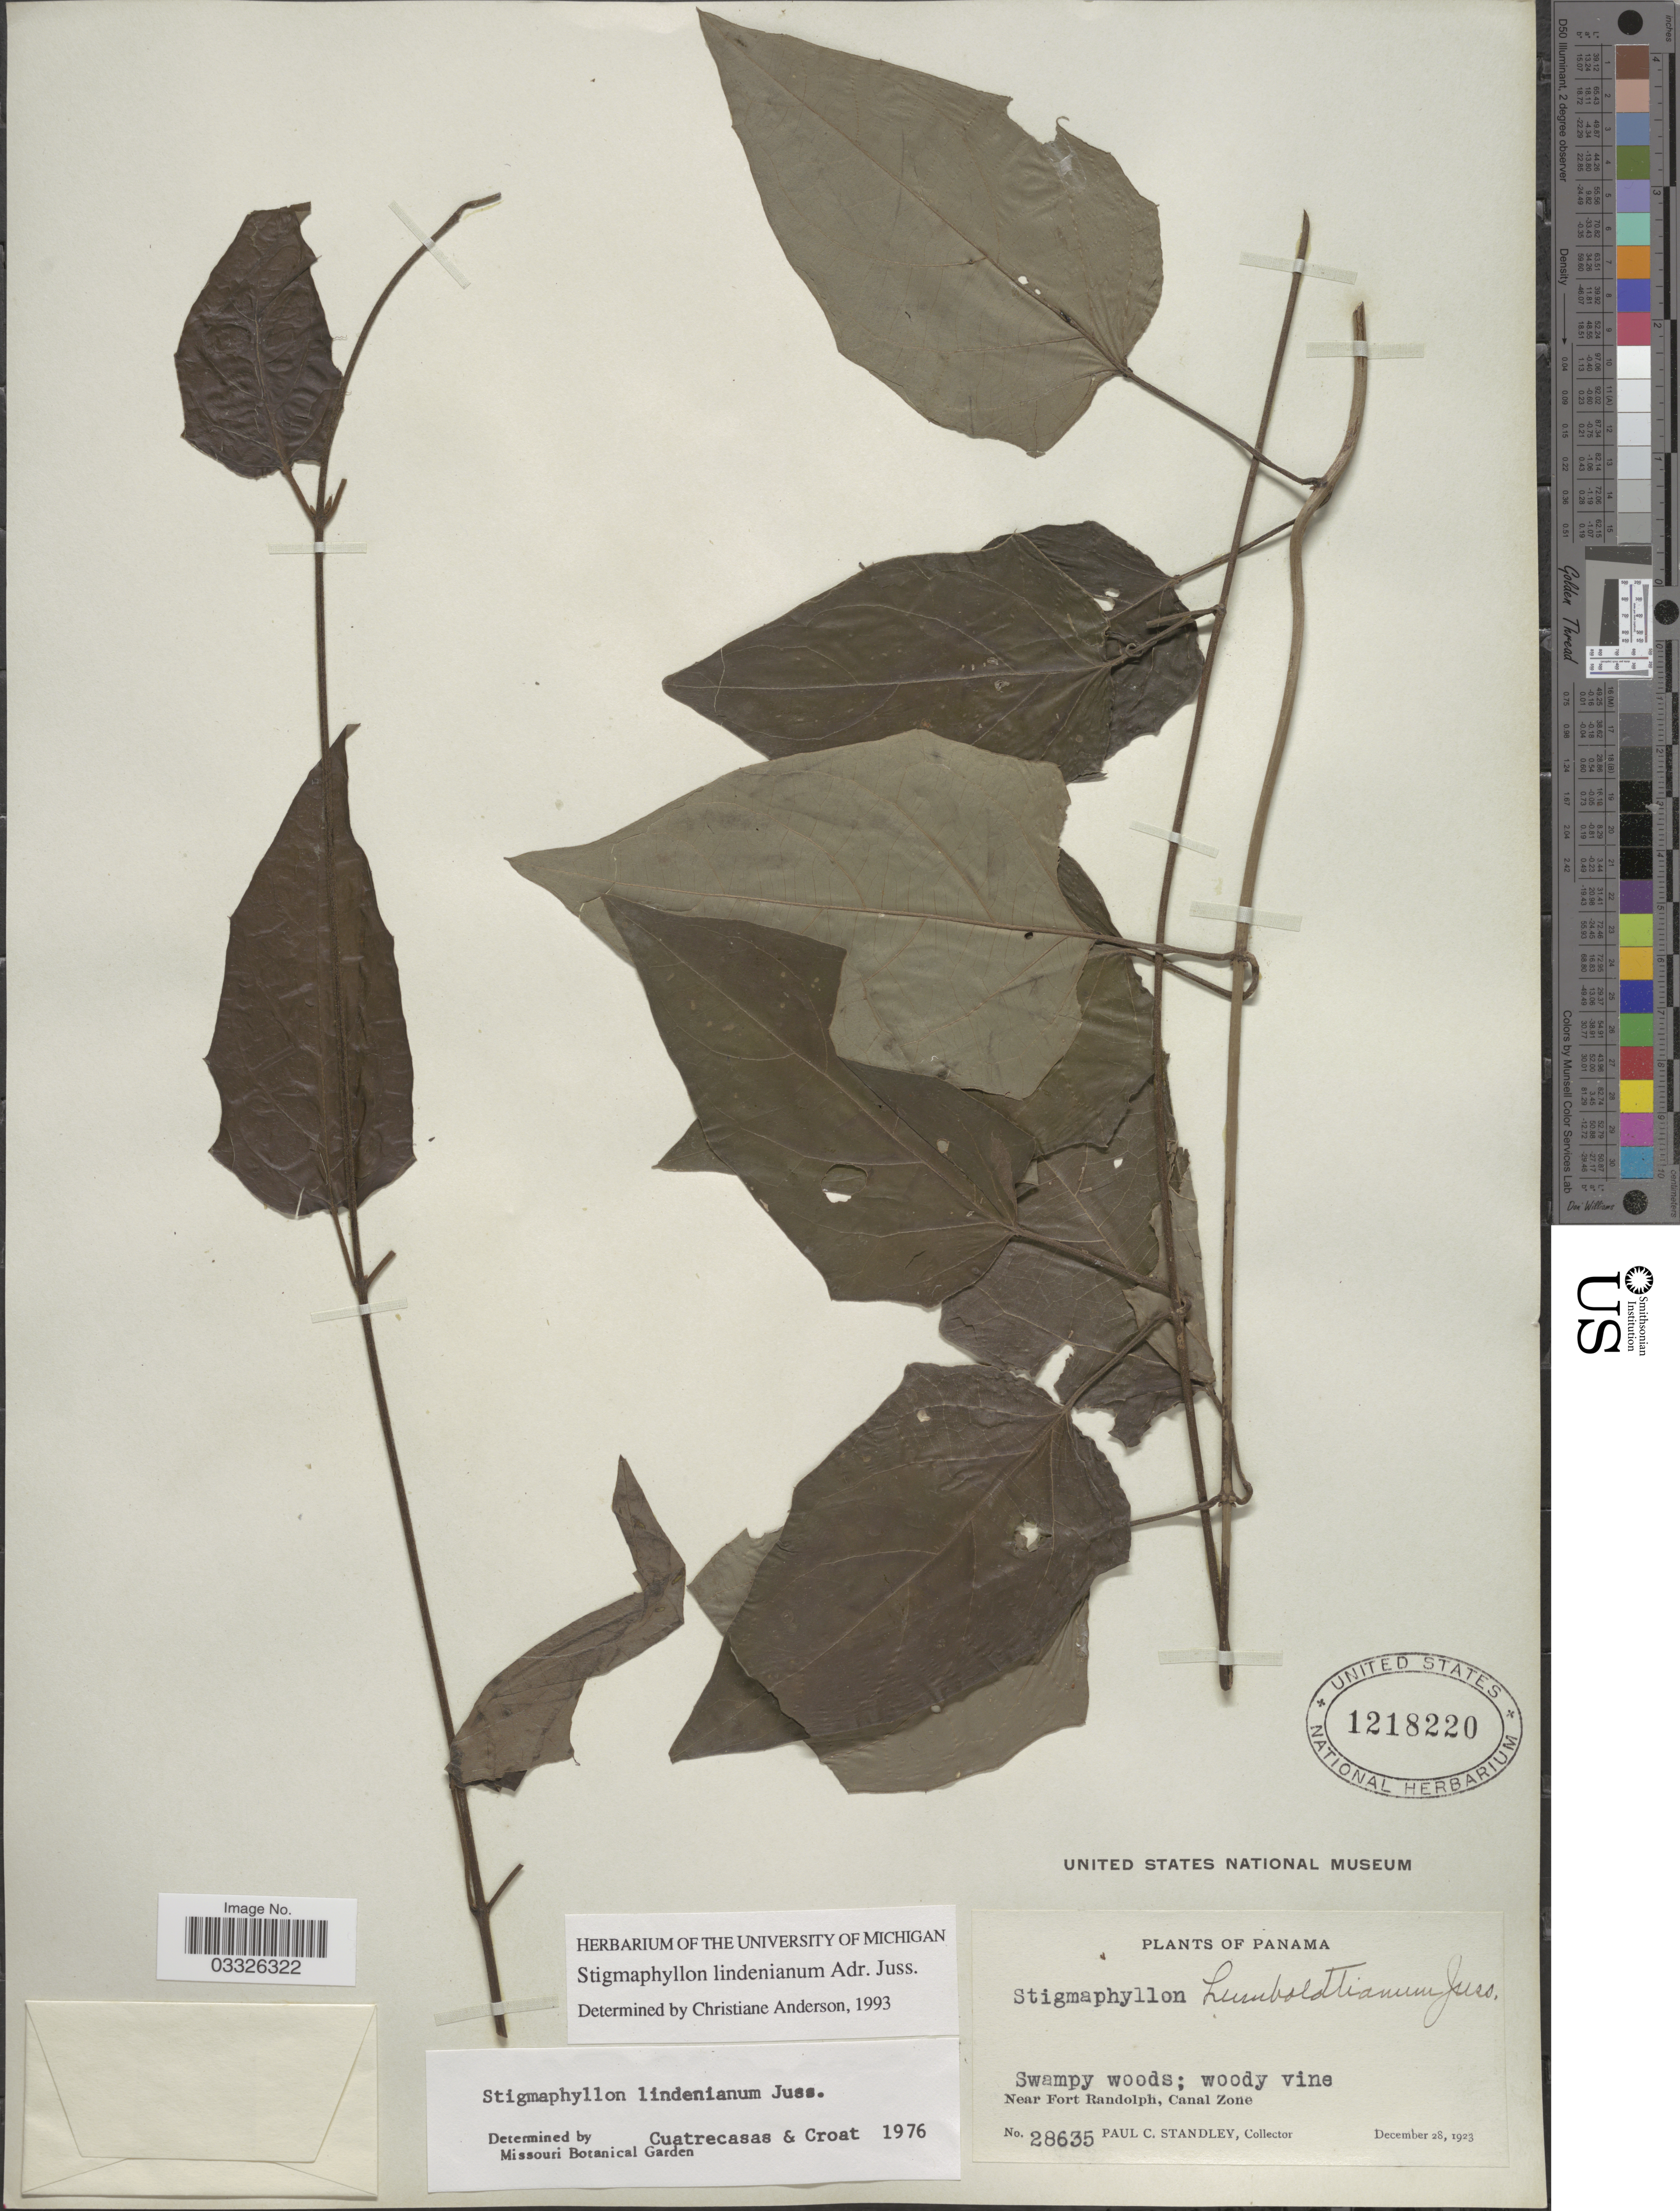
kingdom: Plantae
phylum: Tracheophyta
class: Magnoliopsida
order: Malpighiales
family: Malpighiaceae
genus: Stigmaphyllon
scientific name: Stigmaphyllon lindenianum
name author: A. Juss.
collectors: P. C. Standley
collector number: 28635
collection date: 1923-12-28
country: Panama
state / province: Colón / Panamá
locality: Near Fort Randolph, Canal Zone.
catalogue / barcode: US 1218220